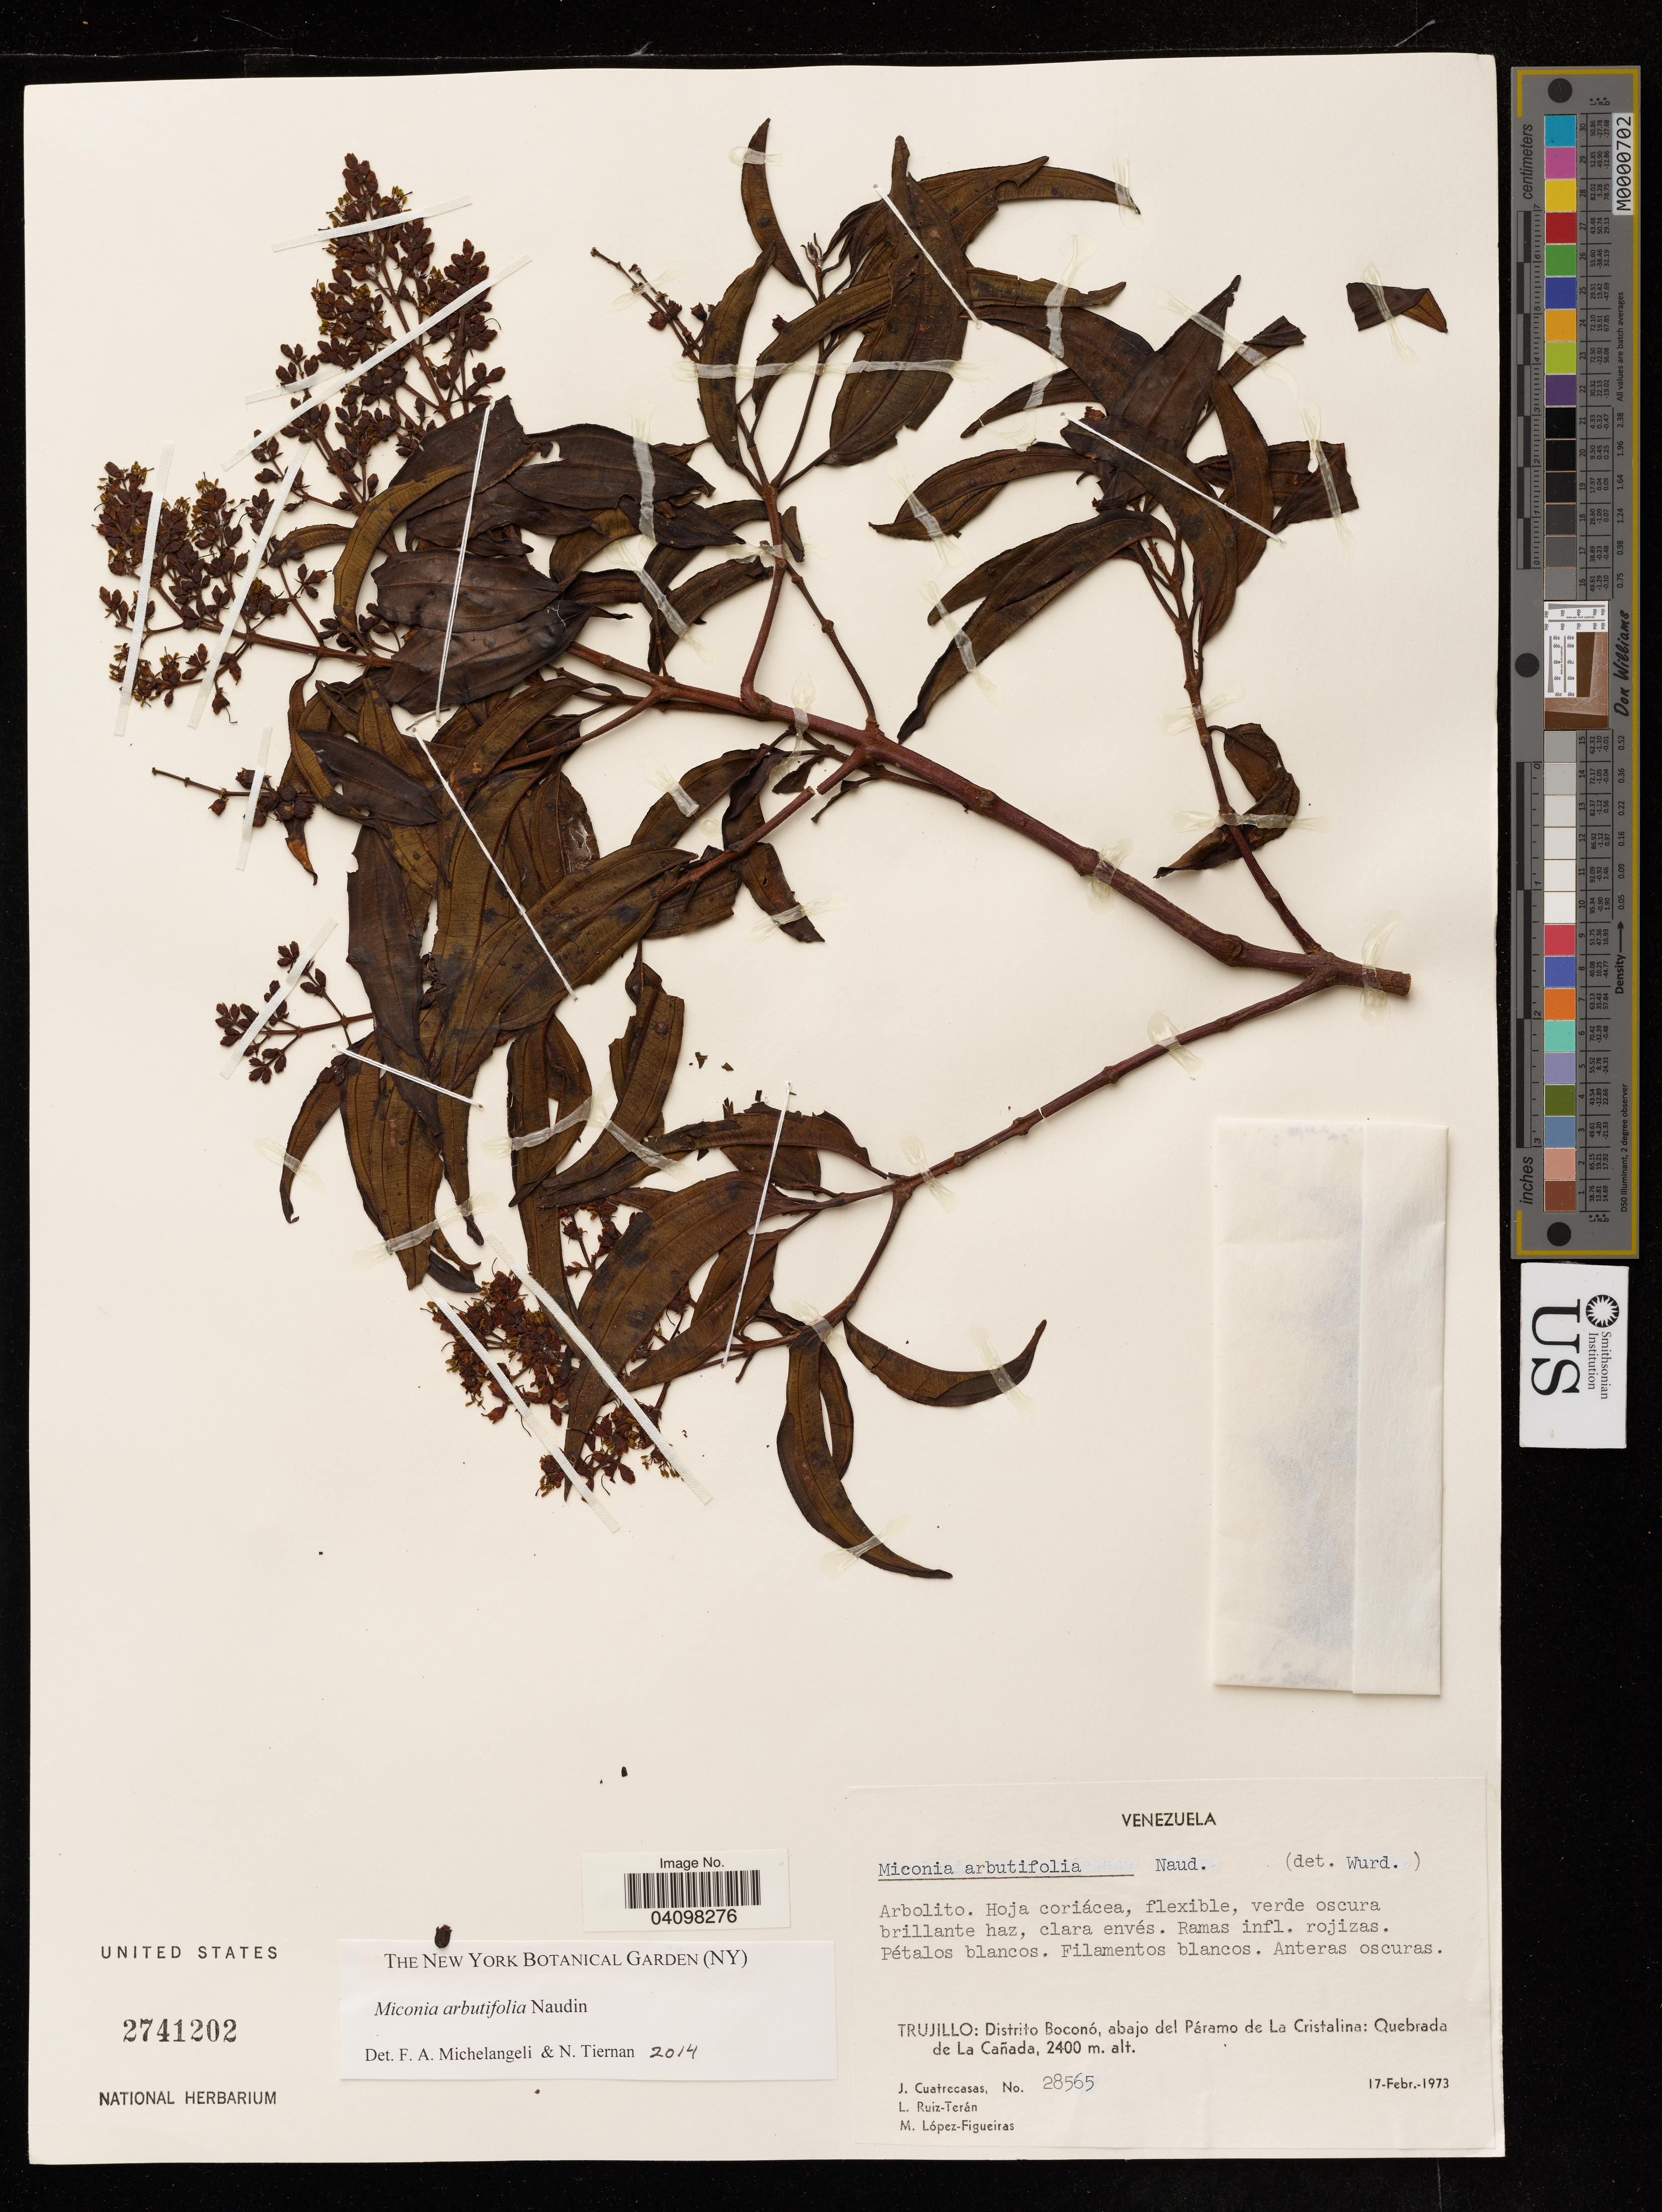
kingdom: Plantae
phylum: Tracheophyta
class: Magnoliopsida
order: Myrtales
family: Melastomataceae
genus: Miconia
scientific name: Miconia arbutifolia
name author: Naudin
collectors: J. Cuatrecasas, L. E. Ruíz-Terán & M. López Figueiras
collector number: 28565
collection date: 1973-02-17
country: Venezuela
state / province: Trujillo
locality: Distrito Boconó, abajo del Páramo de la Cristalina: Quebrada de la Cañada.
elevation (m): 2400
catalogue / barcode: US 2741202